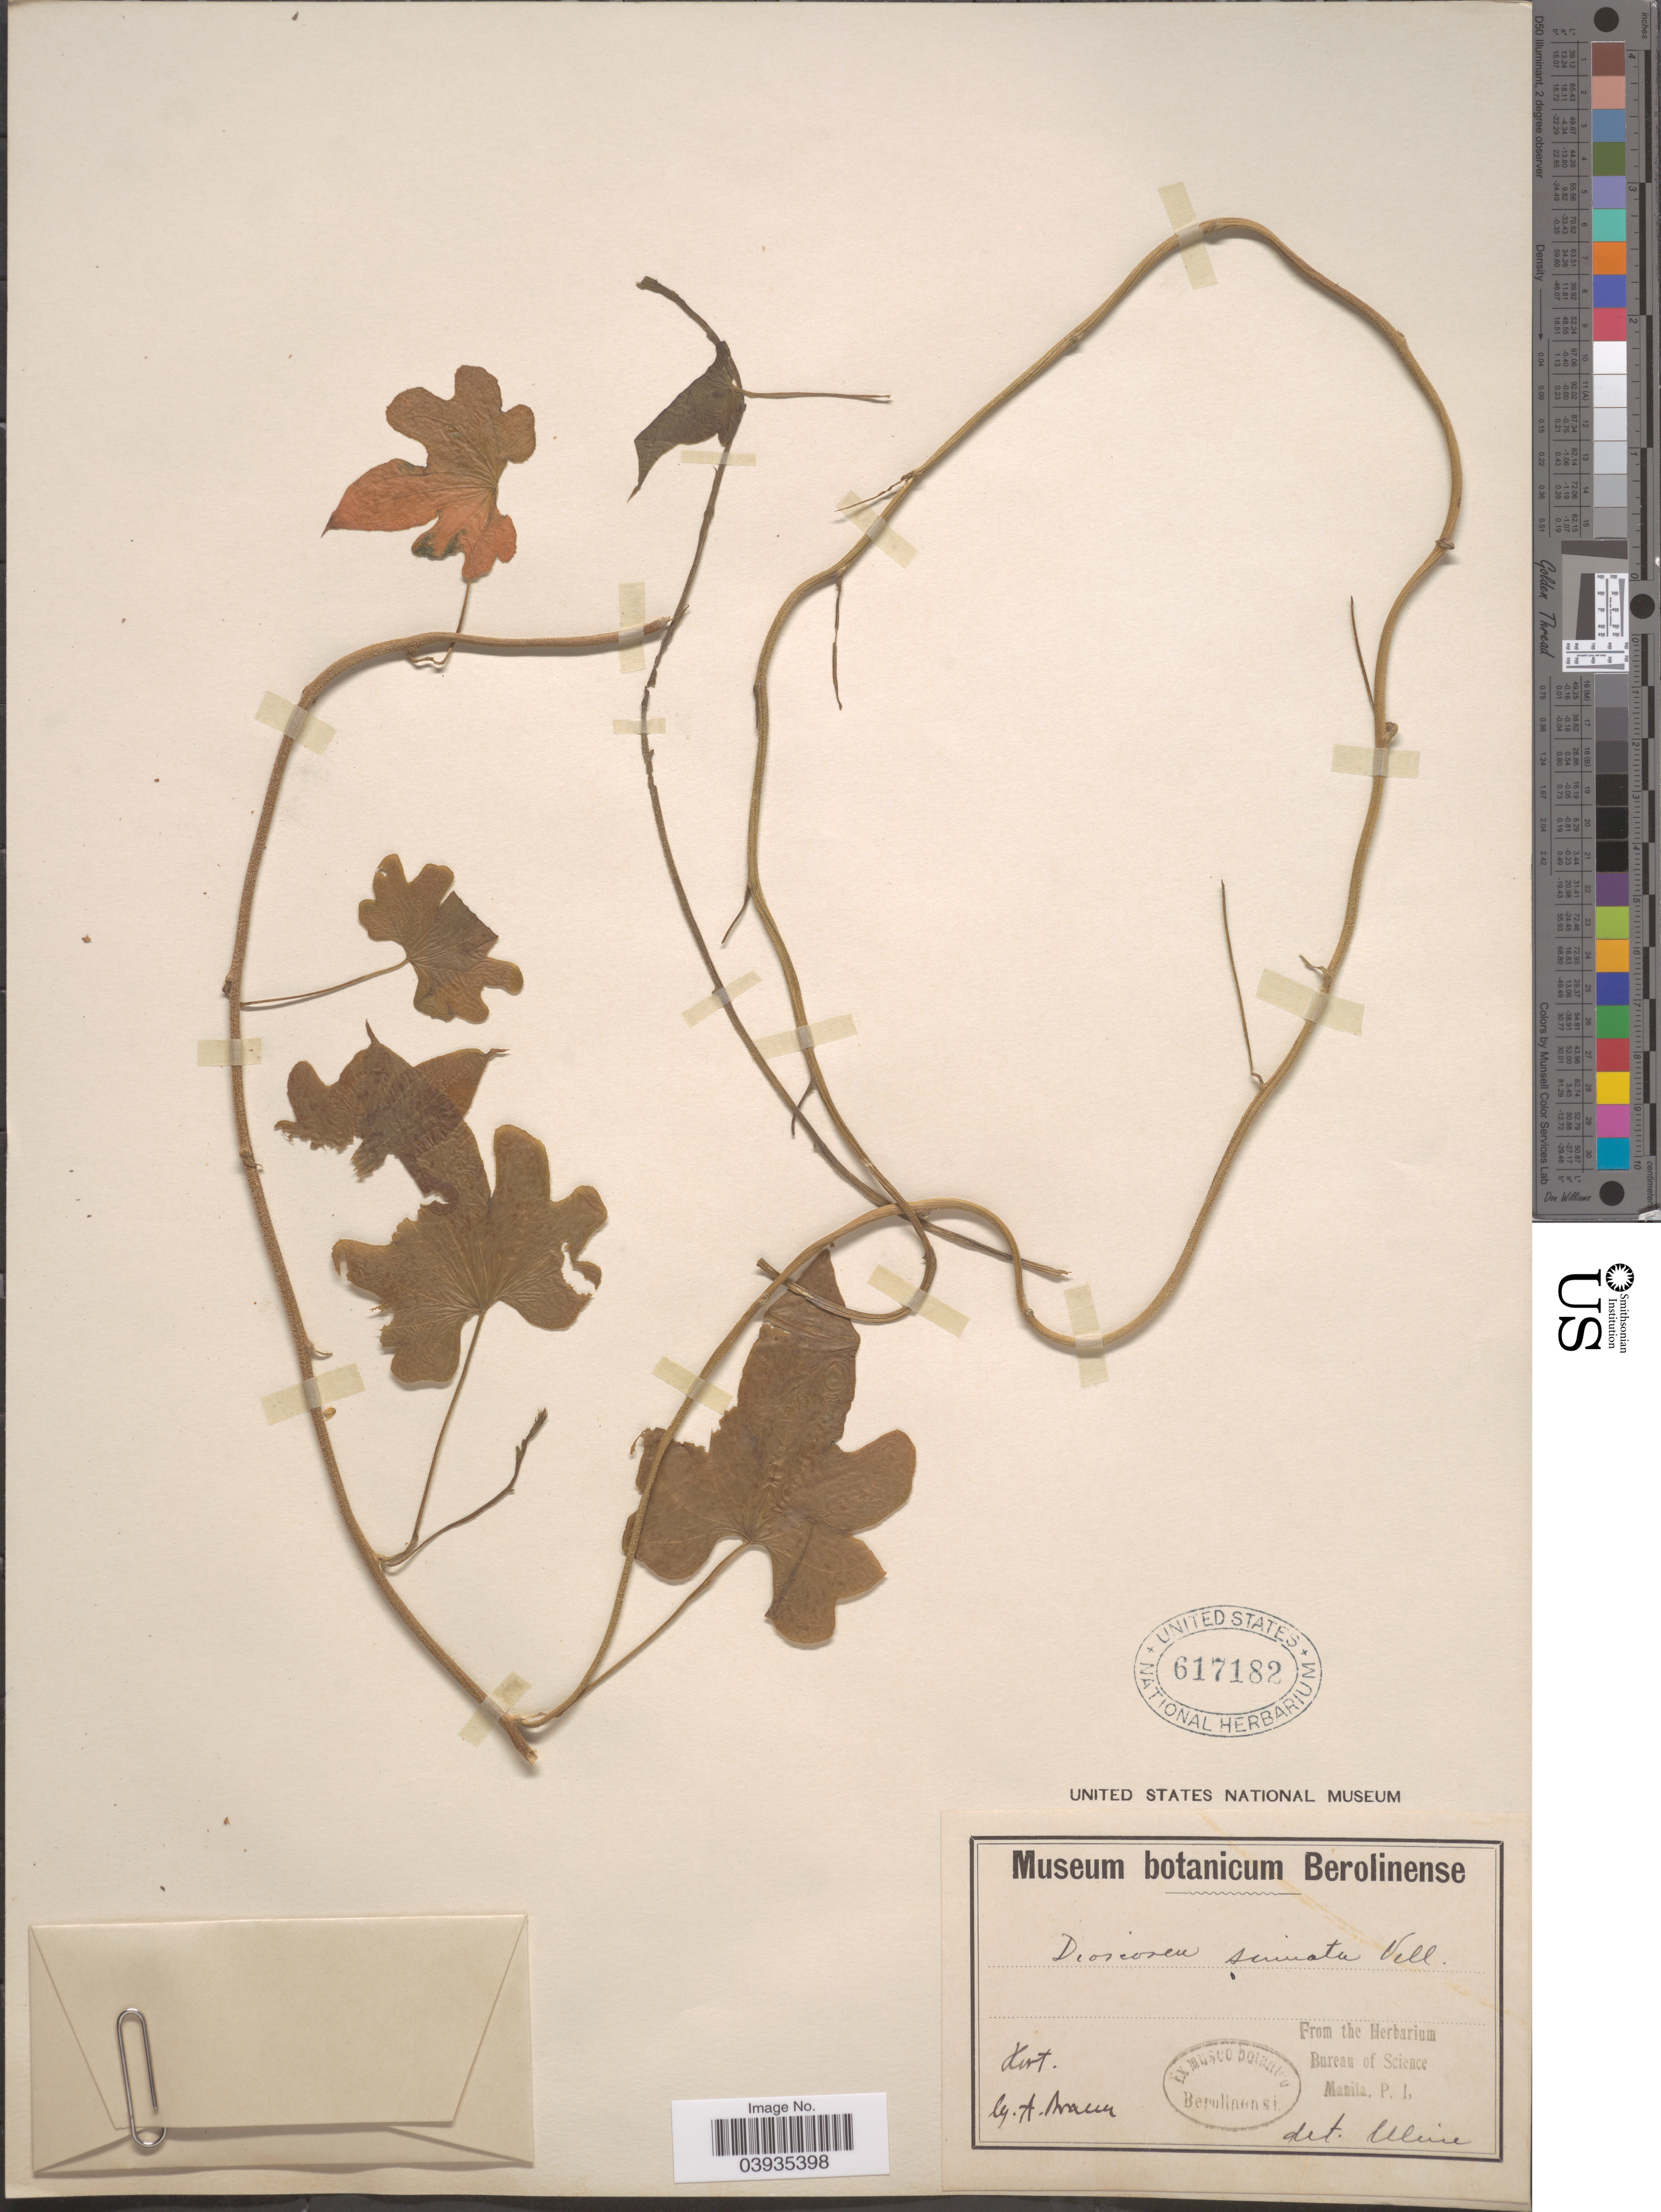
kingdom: Plantae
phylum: Tracheophyta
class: Liliopsida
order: Dioscoreales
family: Dioscoreaceae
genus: Dioscorea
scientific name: Dioscorea sinuata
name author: Vell.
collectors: A. Braun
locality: Hort.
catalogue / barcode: US 617182